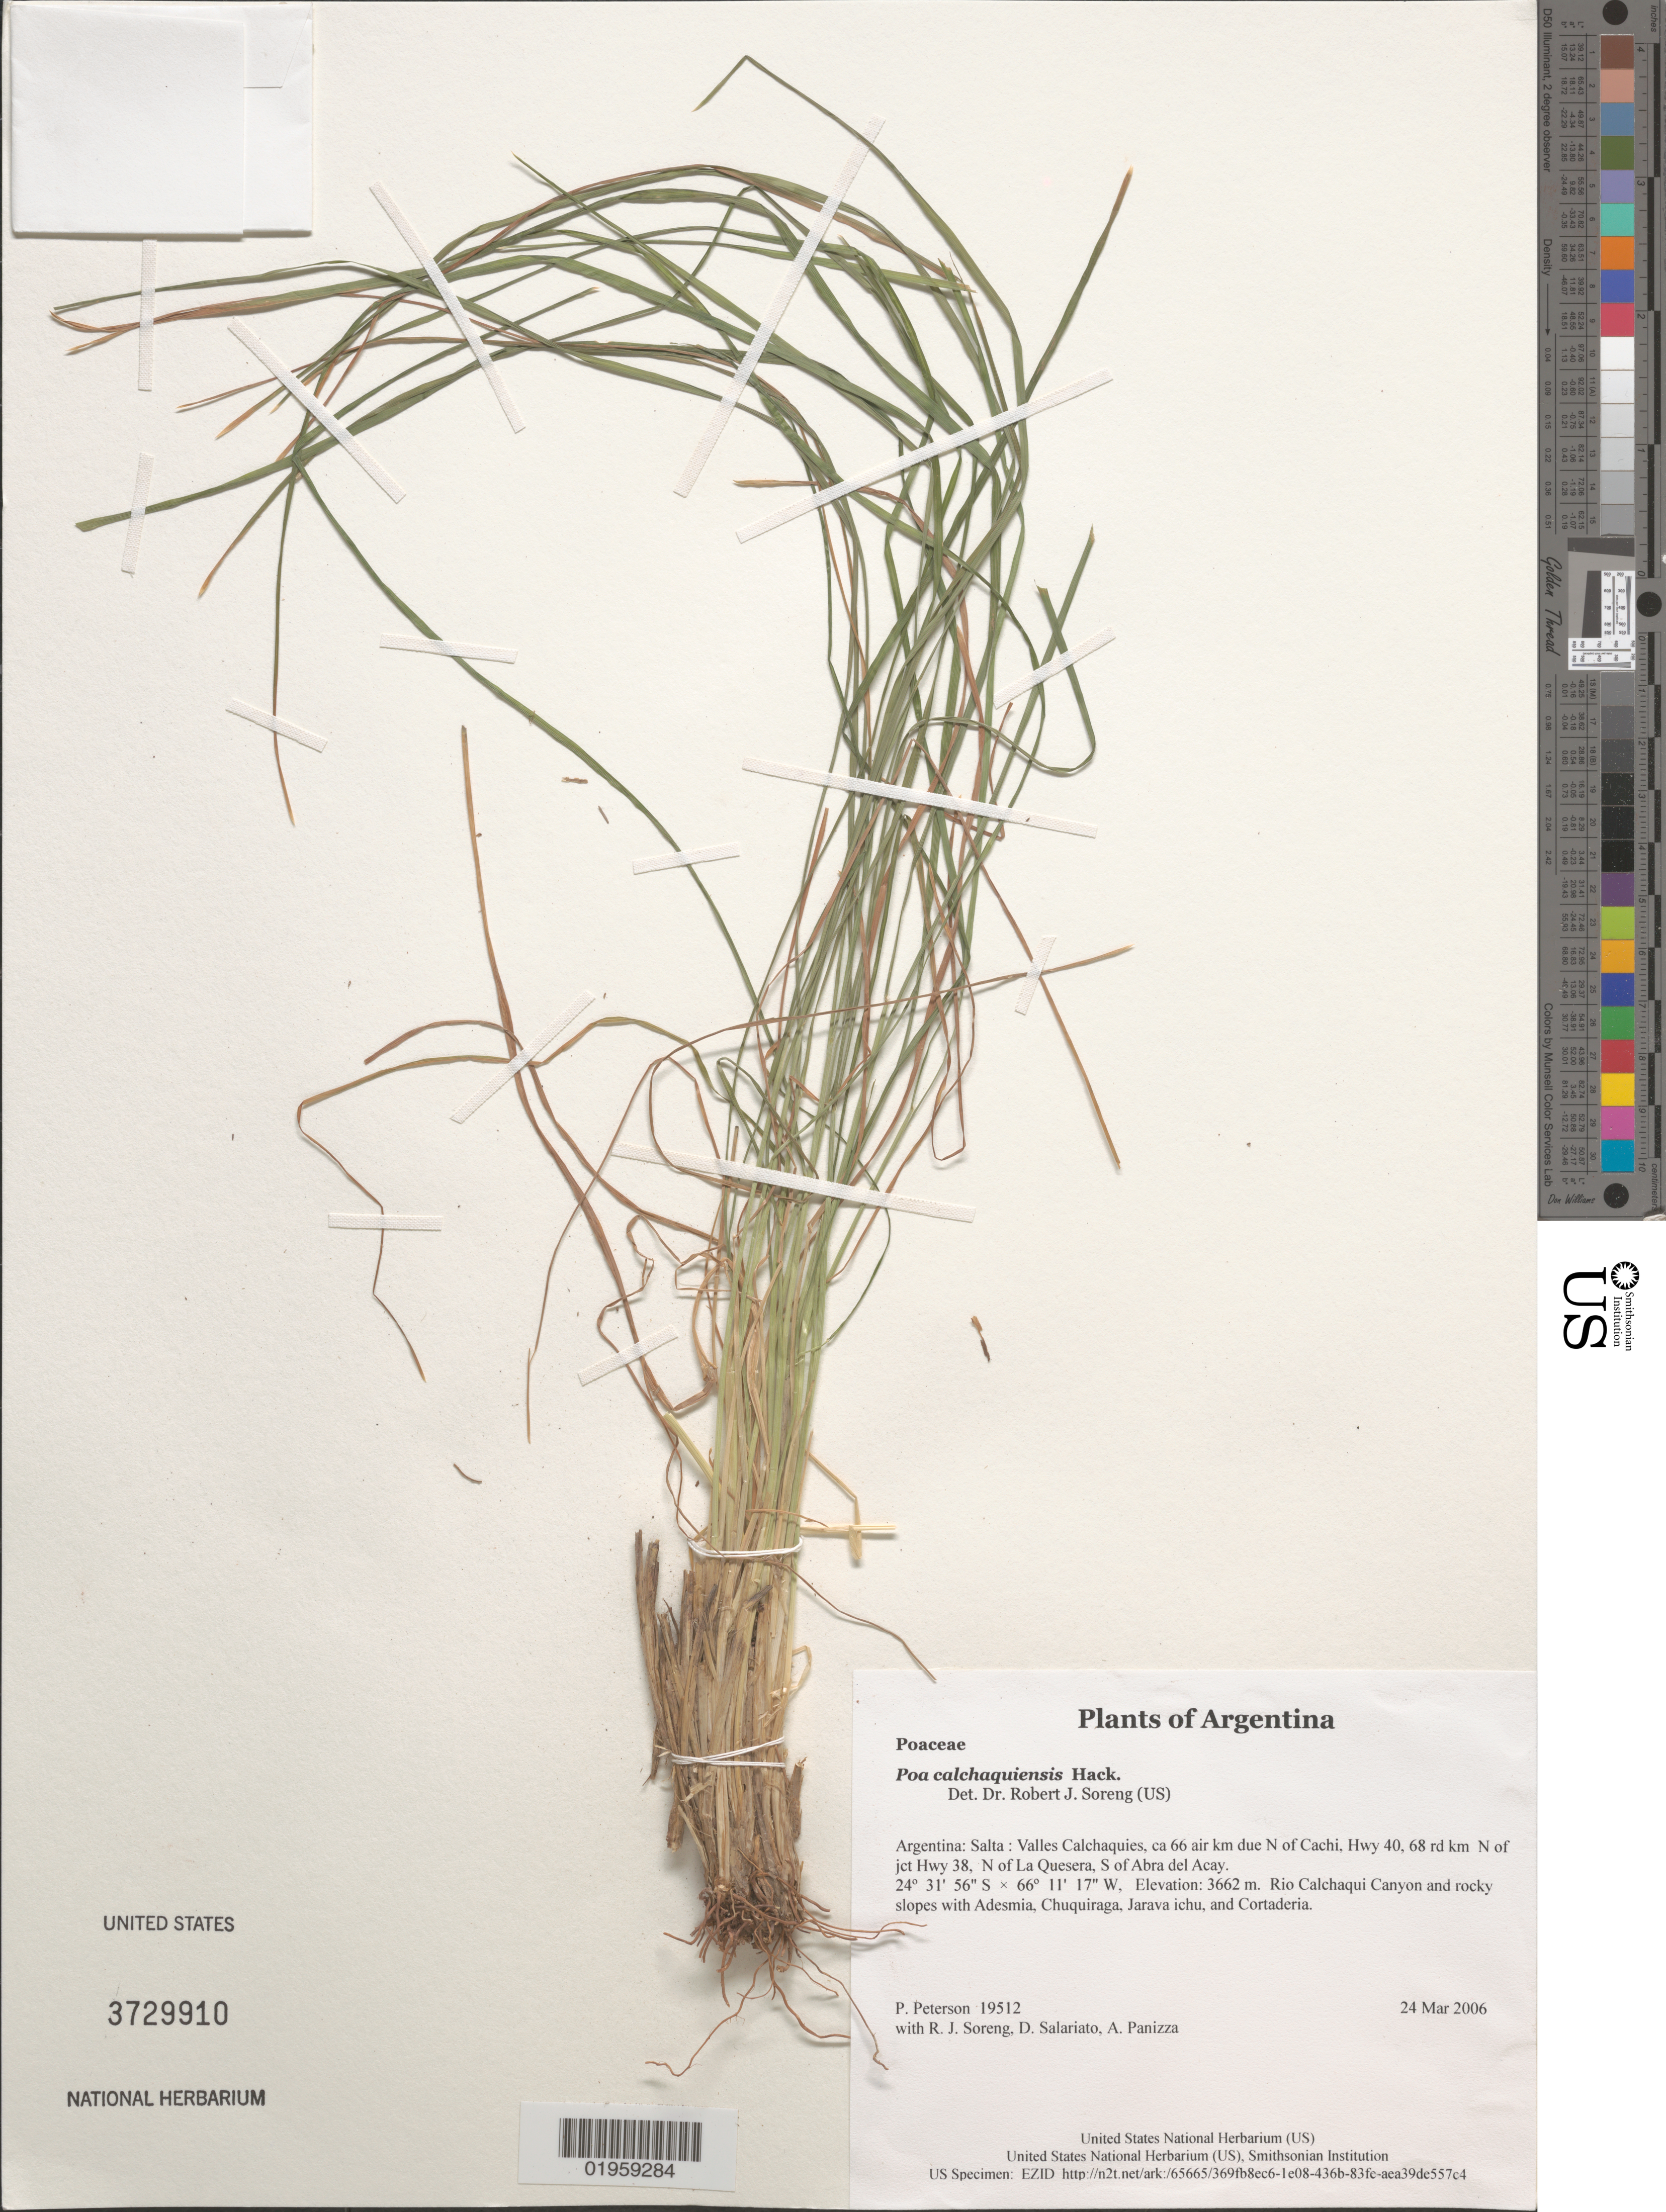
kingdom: Plantae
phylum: Tracheophyta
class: Liliopsida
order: Poales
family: Poaceae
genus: Poa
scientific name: Poa calchaquiensis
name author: Hack.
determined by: Soreng, Robert J., Research Associate (BOT), Smithsonian Institution - National Museum of Natural History (UNITED STATES)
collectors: P. M. Peterson, R. J. Soreng, D. Salariato & A. Panizza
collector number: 19512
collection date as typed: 24 Mar 2006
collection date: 2006-03-24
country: Argentina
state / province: Salta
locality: Valles Calchaquies, ca 66 air km due N of Cachi, Hwy 40, 68 rd km N of jct Hwy 38, N of La Quesera, S of Abra del Acay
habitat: Rio Calchaqui Canyon and rocky slopes with Adesmia, Chuquiraga, Jarava ichu, and Cortaderia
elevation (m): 3662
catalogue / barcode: US 3729910